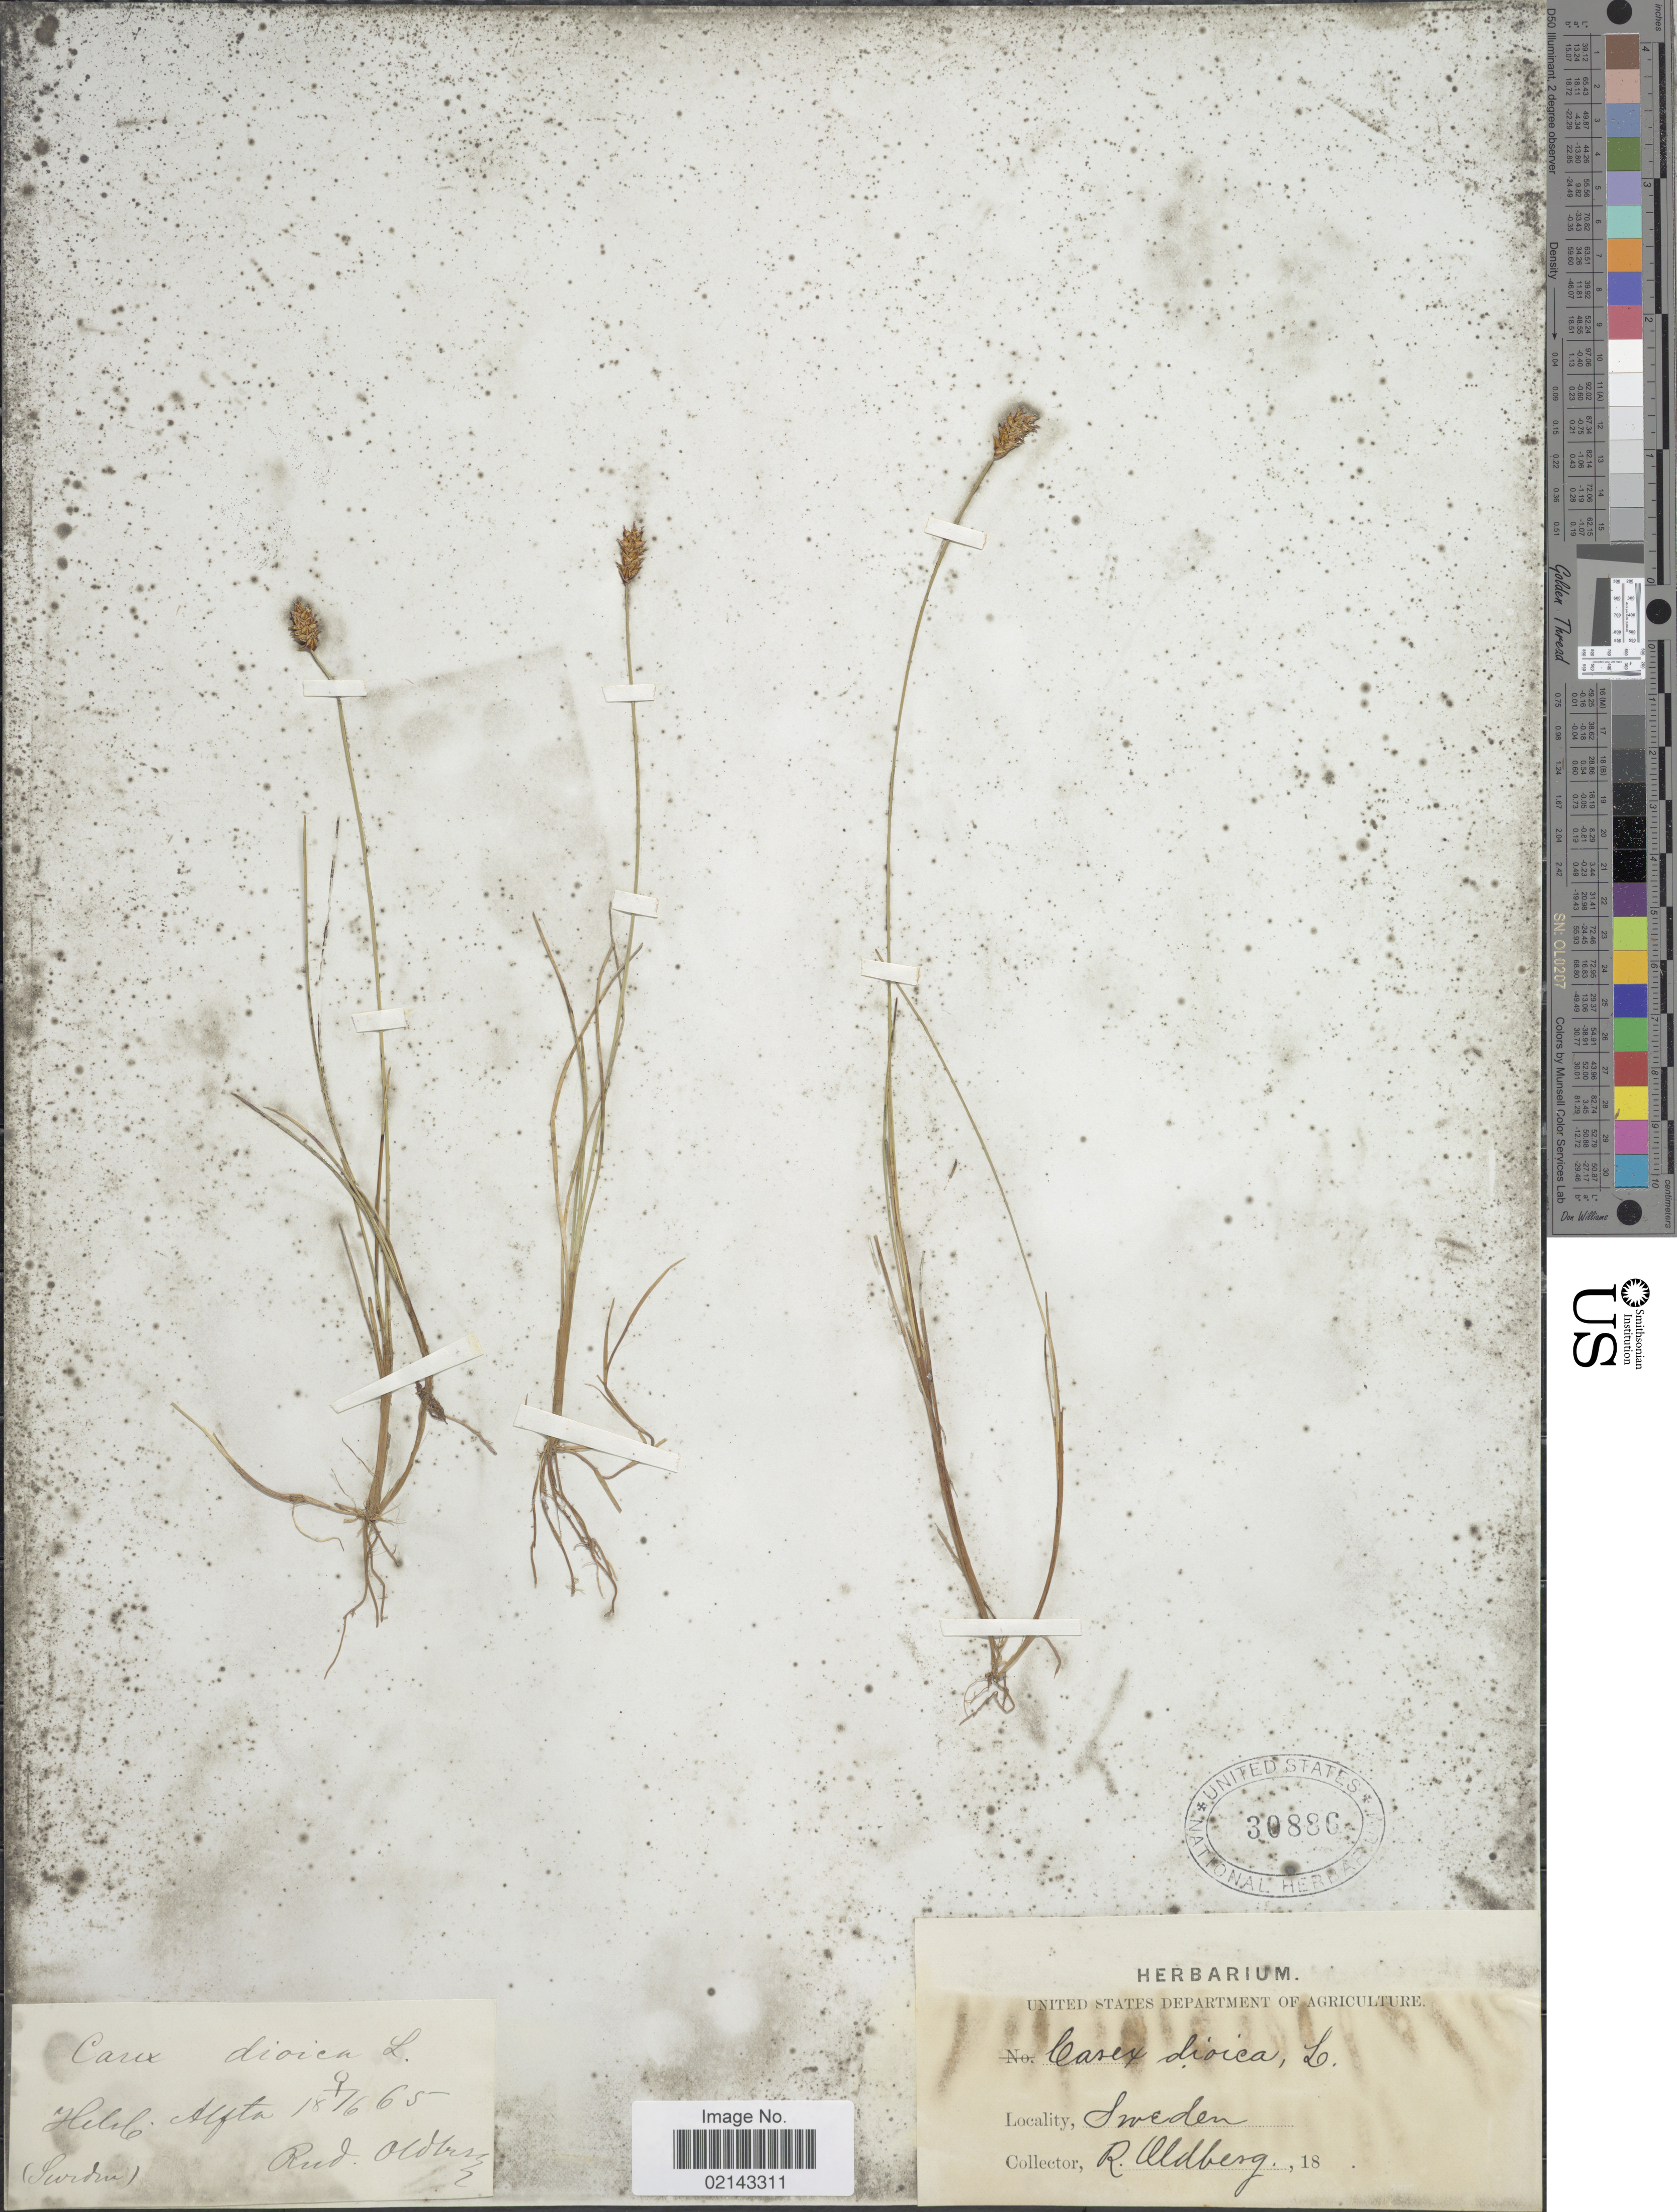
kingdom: Plantae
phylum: Tracheophyta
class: Liliopsida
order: Poales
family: Cyperaceae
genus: Carex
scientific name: Carex dioica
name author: L.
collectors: R. Oldberg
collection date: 1865-06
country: Sweden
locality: Helsl, Alfta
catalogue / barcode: US 30886